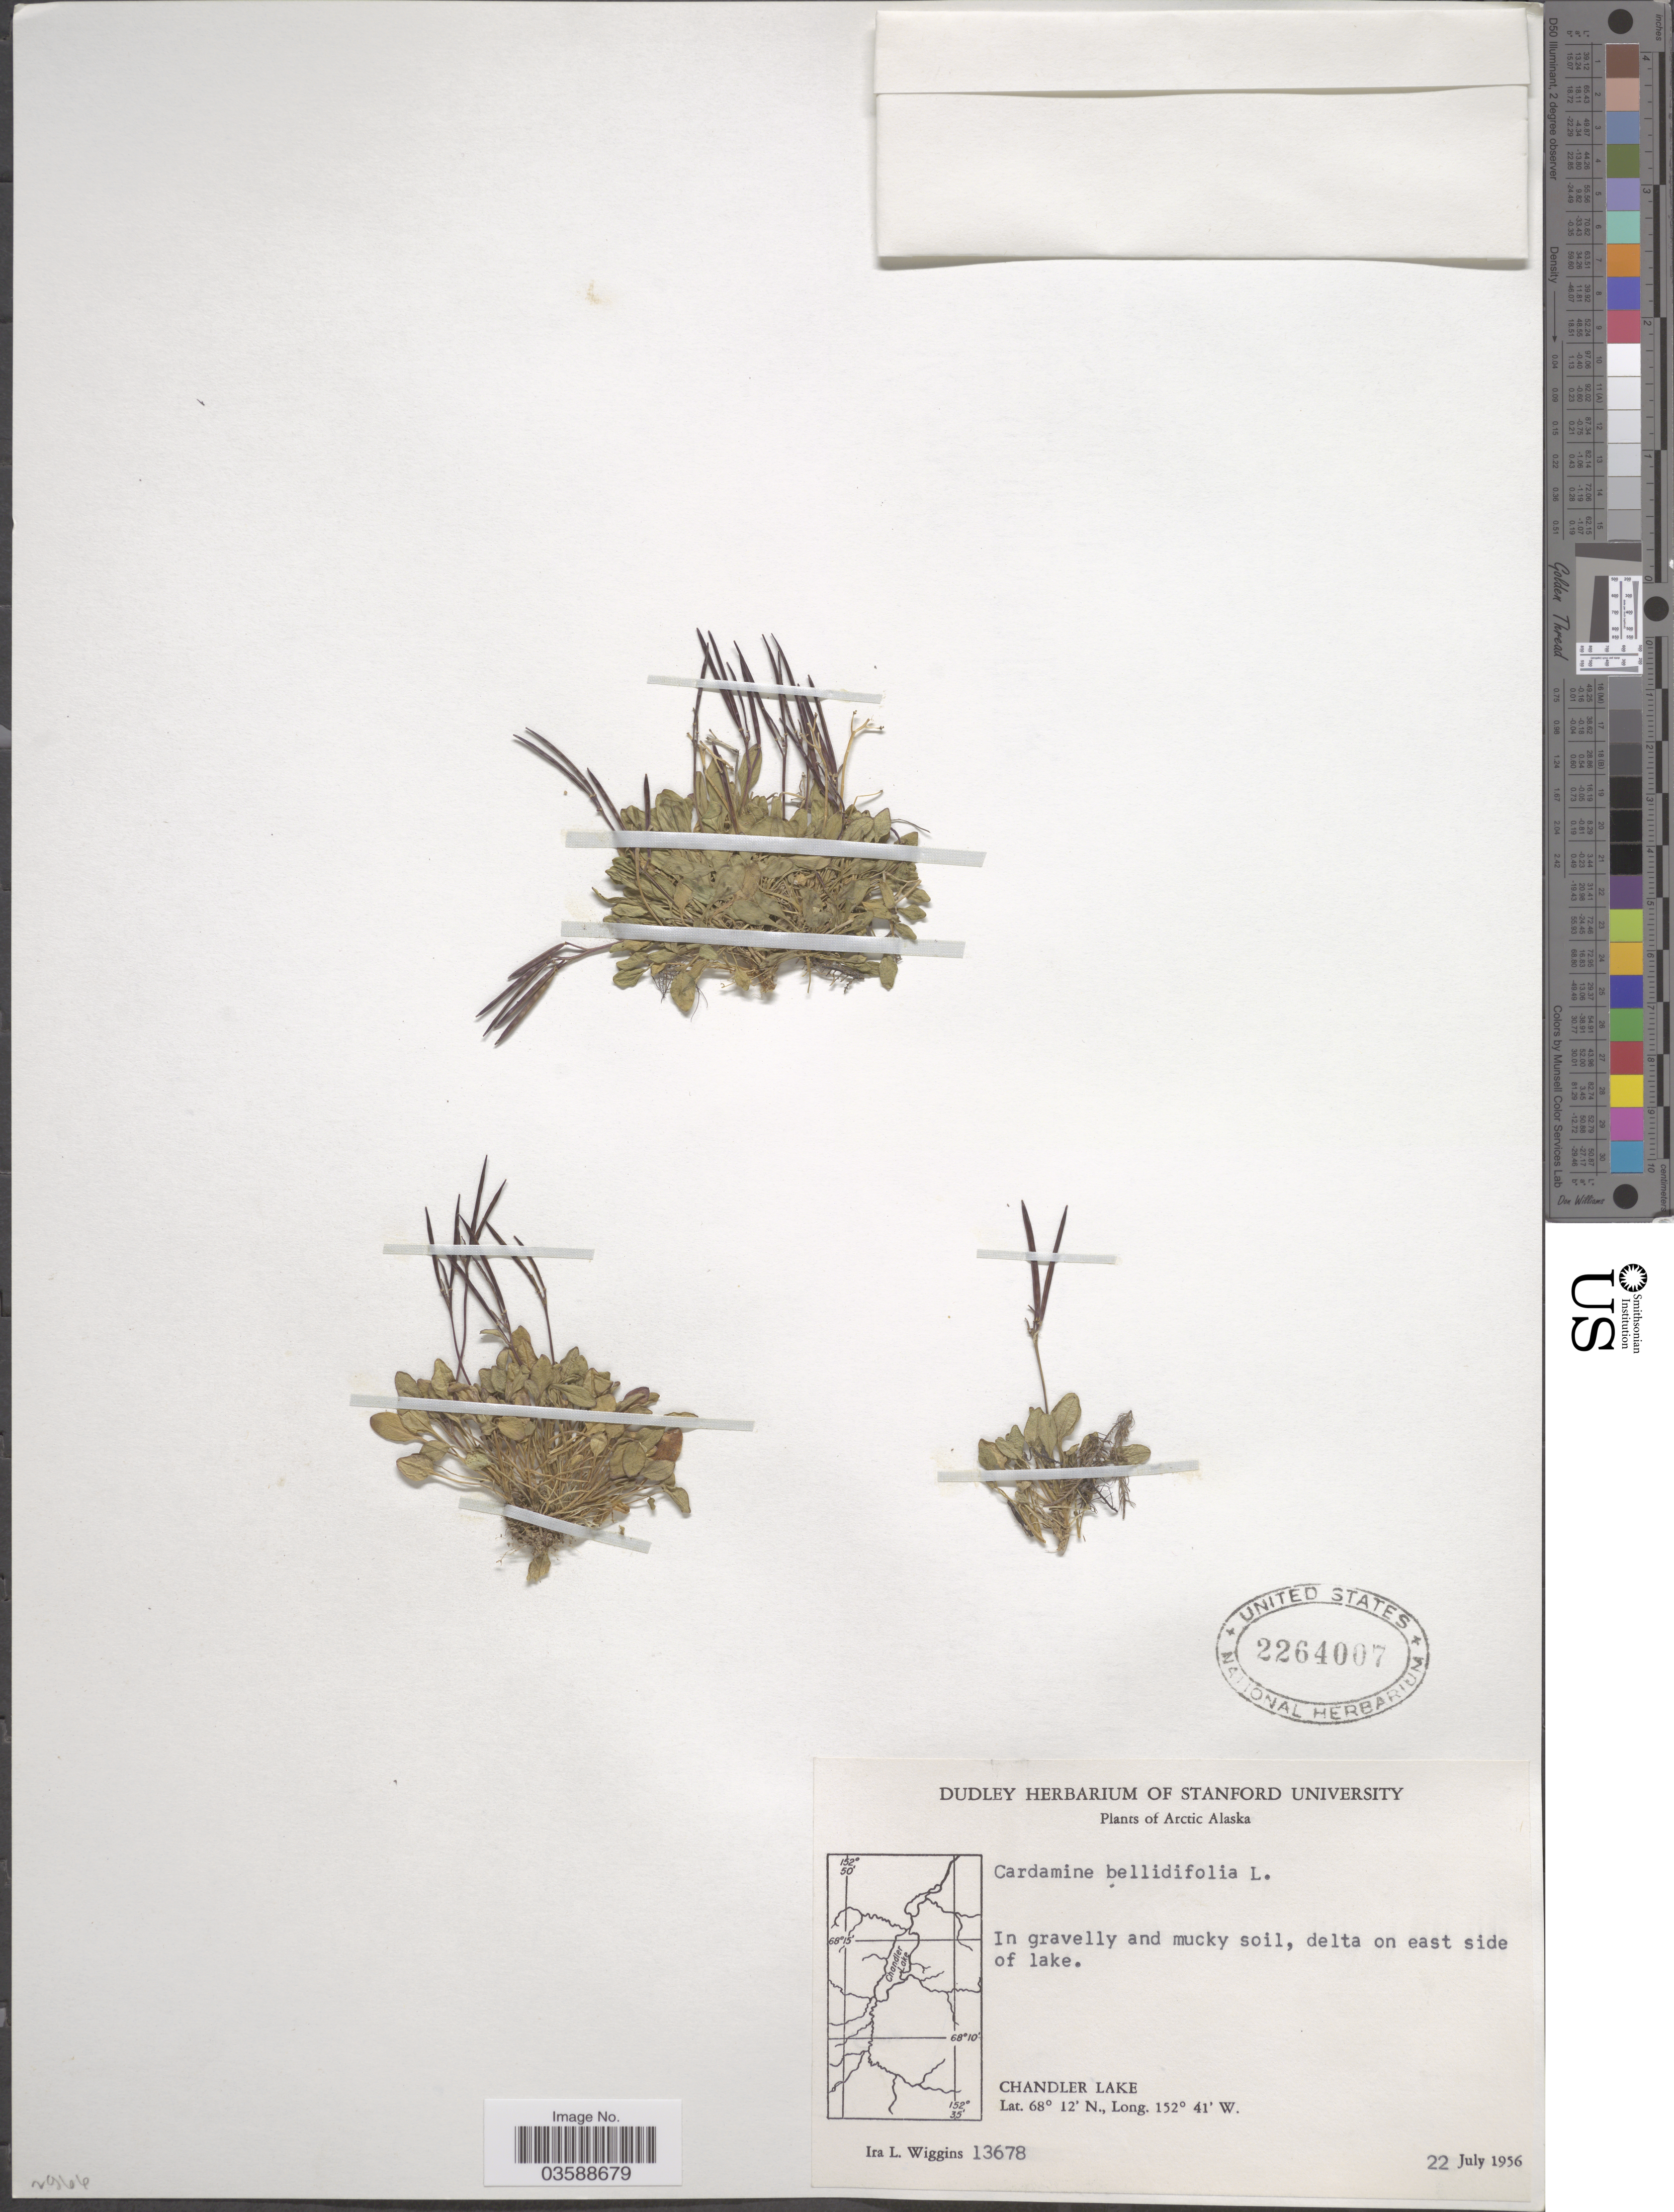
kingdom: Plantae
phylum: Tracheophyta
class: Magnoliopsida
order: Brassicales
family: Brassicaceae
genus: Cardamine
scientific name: Cardamine bellidifolia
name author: L.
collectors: I. L. Wiggins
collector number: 13678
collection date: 1956-07-22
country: United States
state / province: Alaska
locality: Arctic Alaska. In gravelly and mucky soil, delta on east side of lake. Chandler Lake.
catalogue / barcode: US 2264007